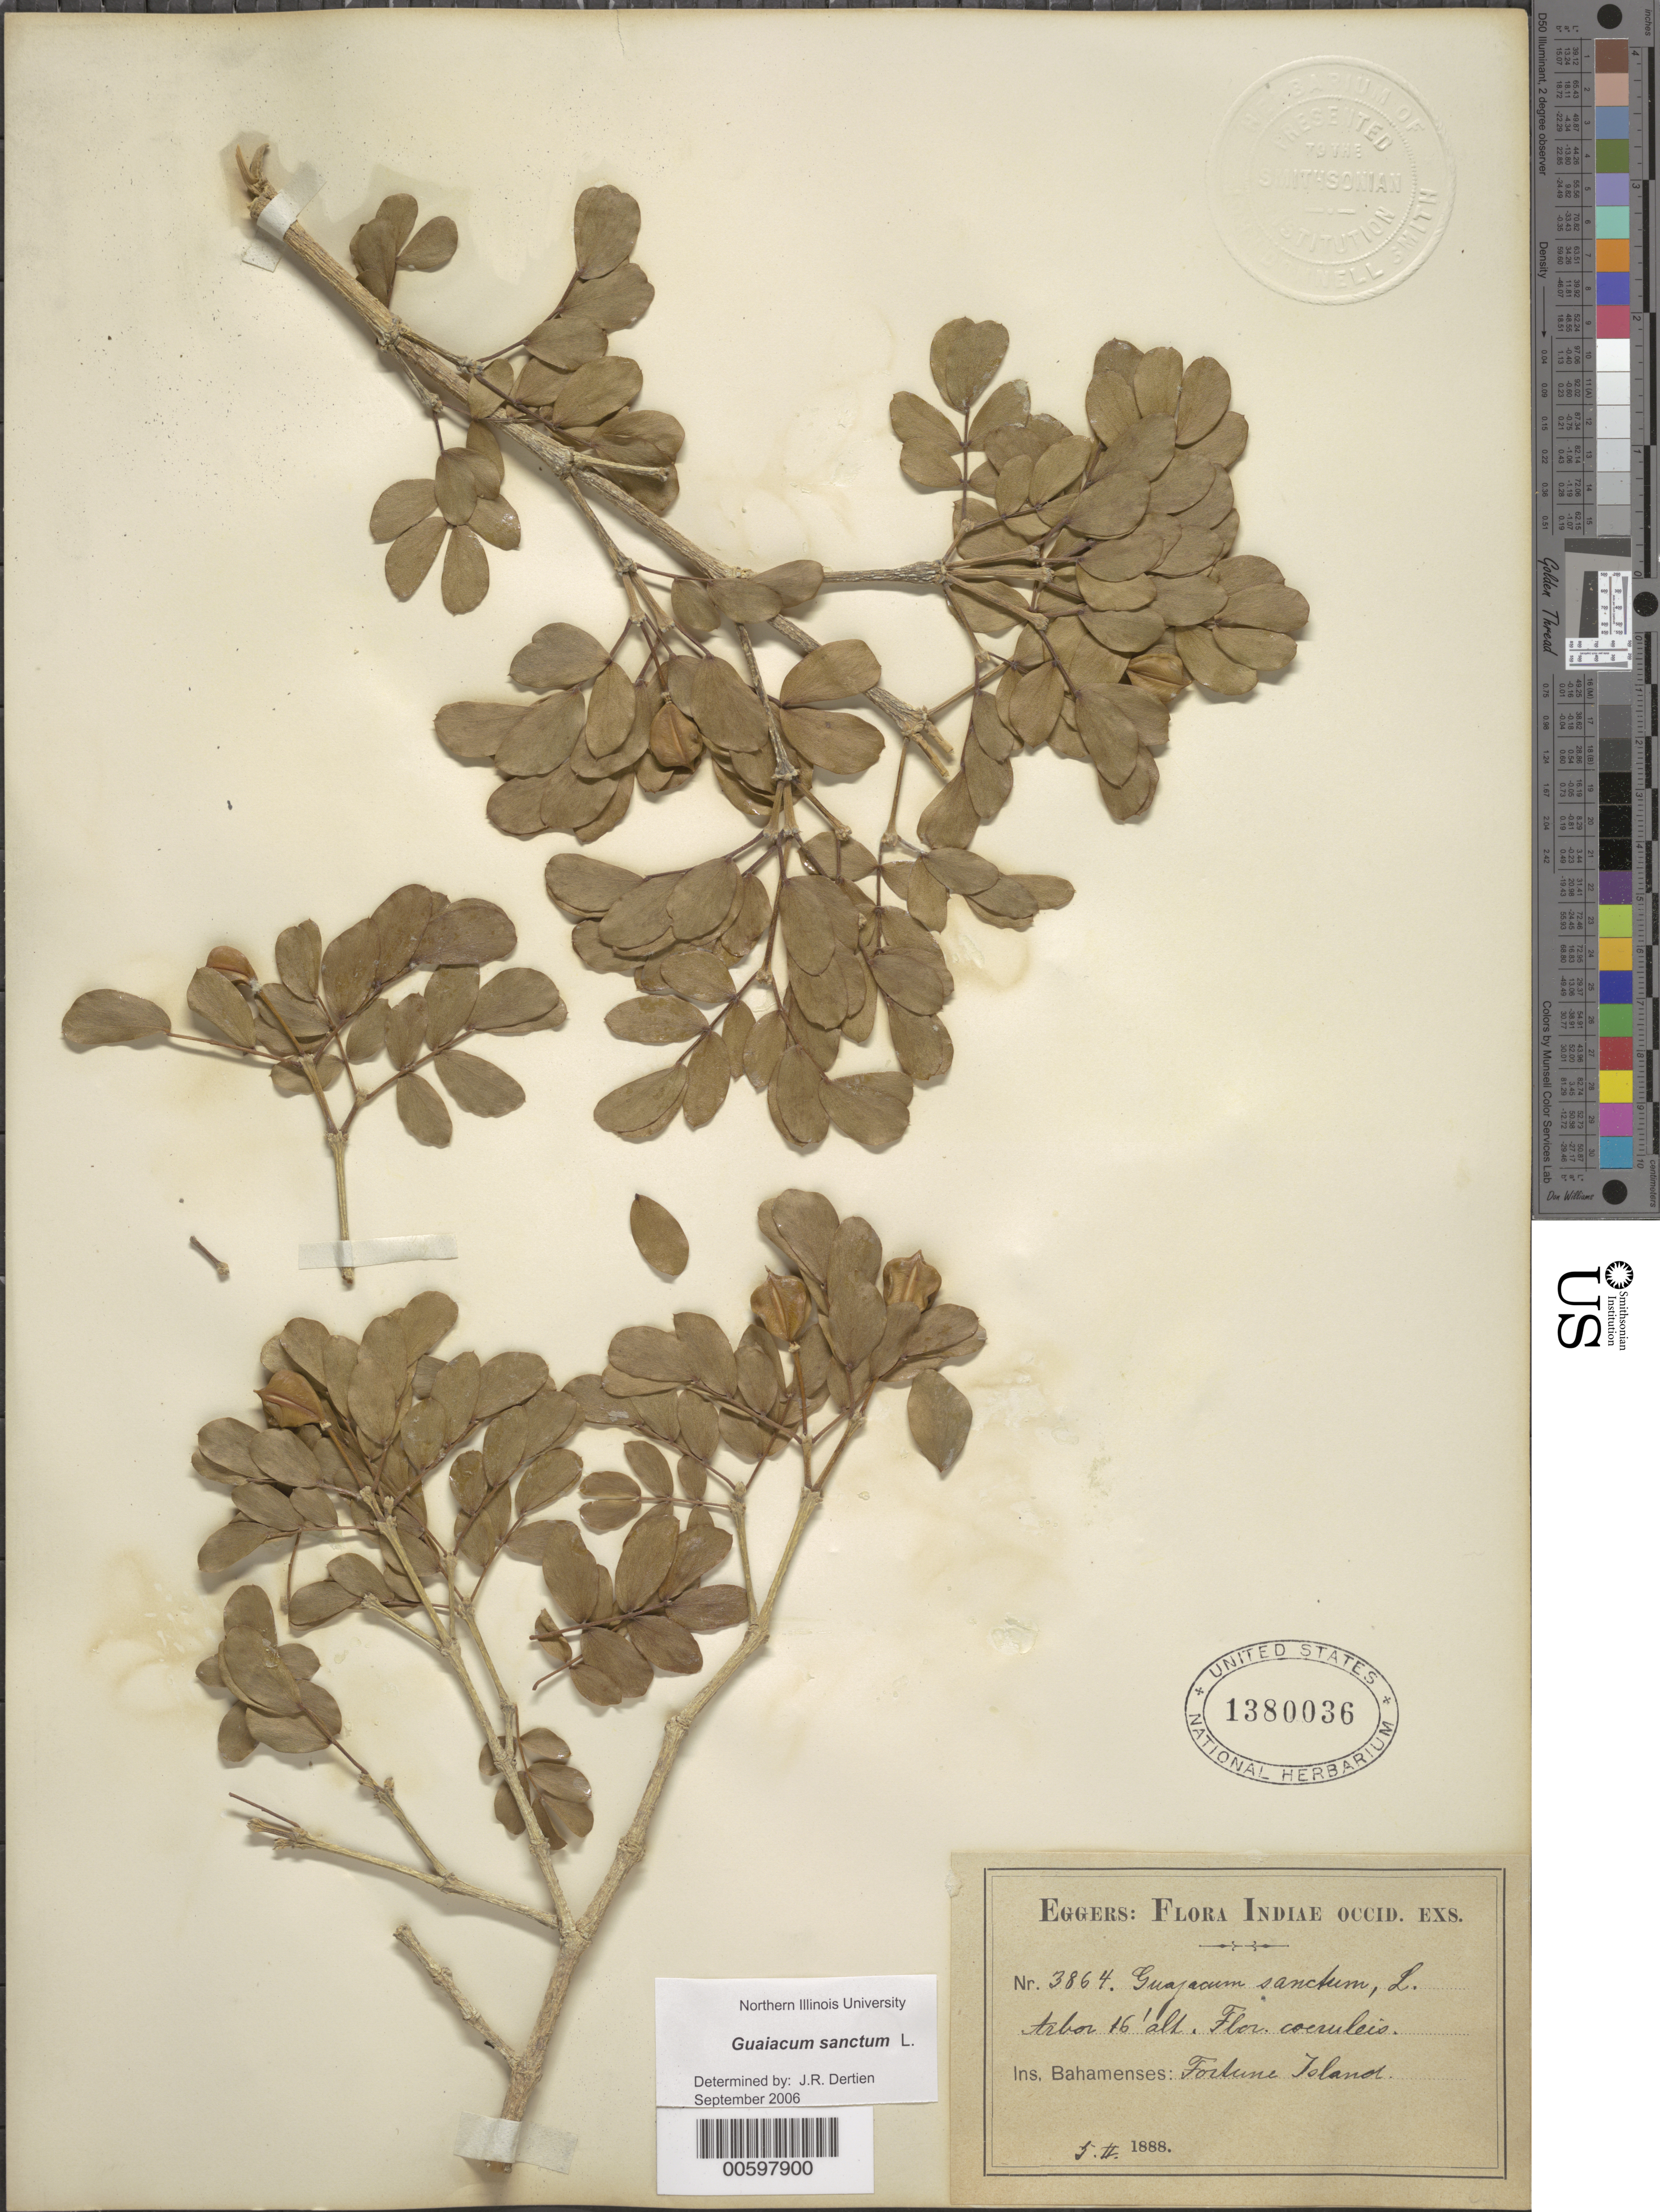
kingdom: Plantae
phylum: Tracheophyta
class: Magnoliopsida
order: Zygophyllales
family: Zygophyllaceae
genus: Guaiacum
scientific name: Guaiacum sanctum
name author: L.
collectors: H. F. A. von Eggers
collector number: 3864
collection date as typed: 05 Feb 1888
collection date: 1888-02-05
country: Bahamas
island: Long Cay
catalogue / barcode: US 1380036